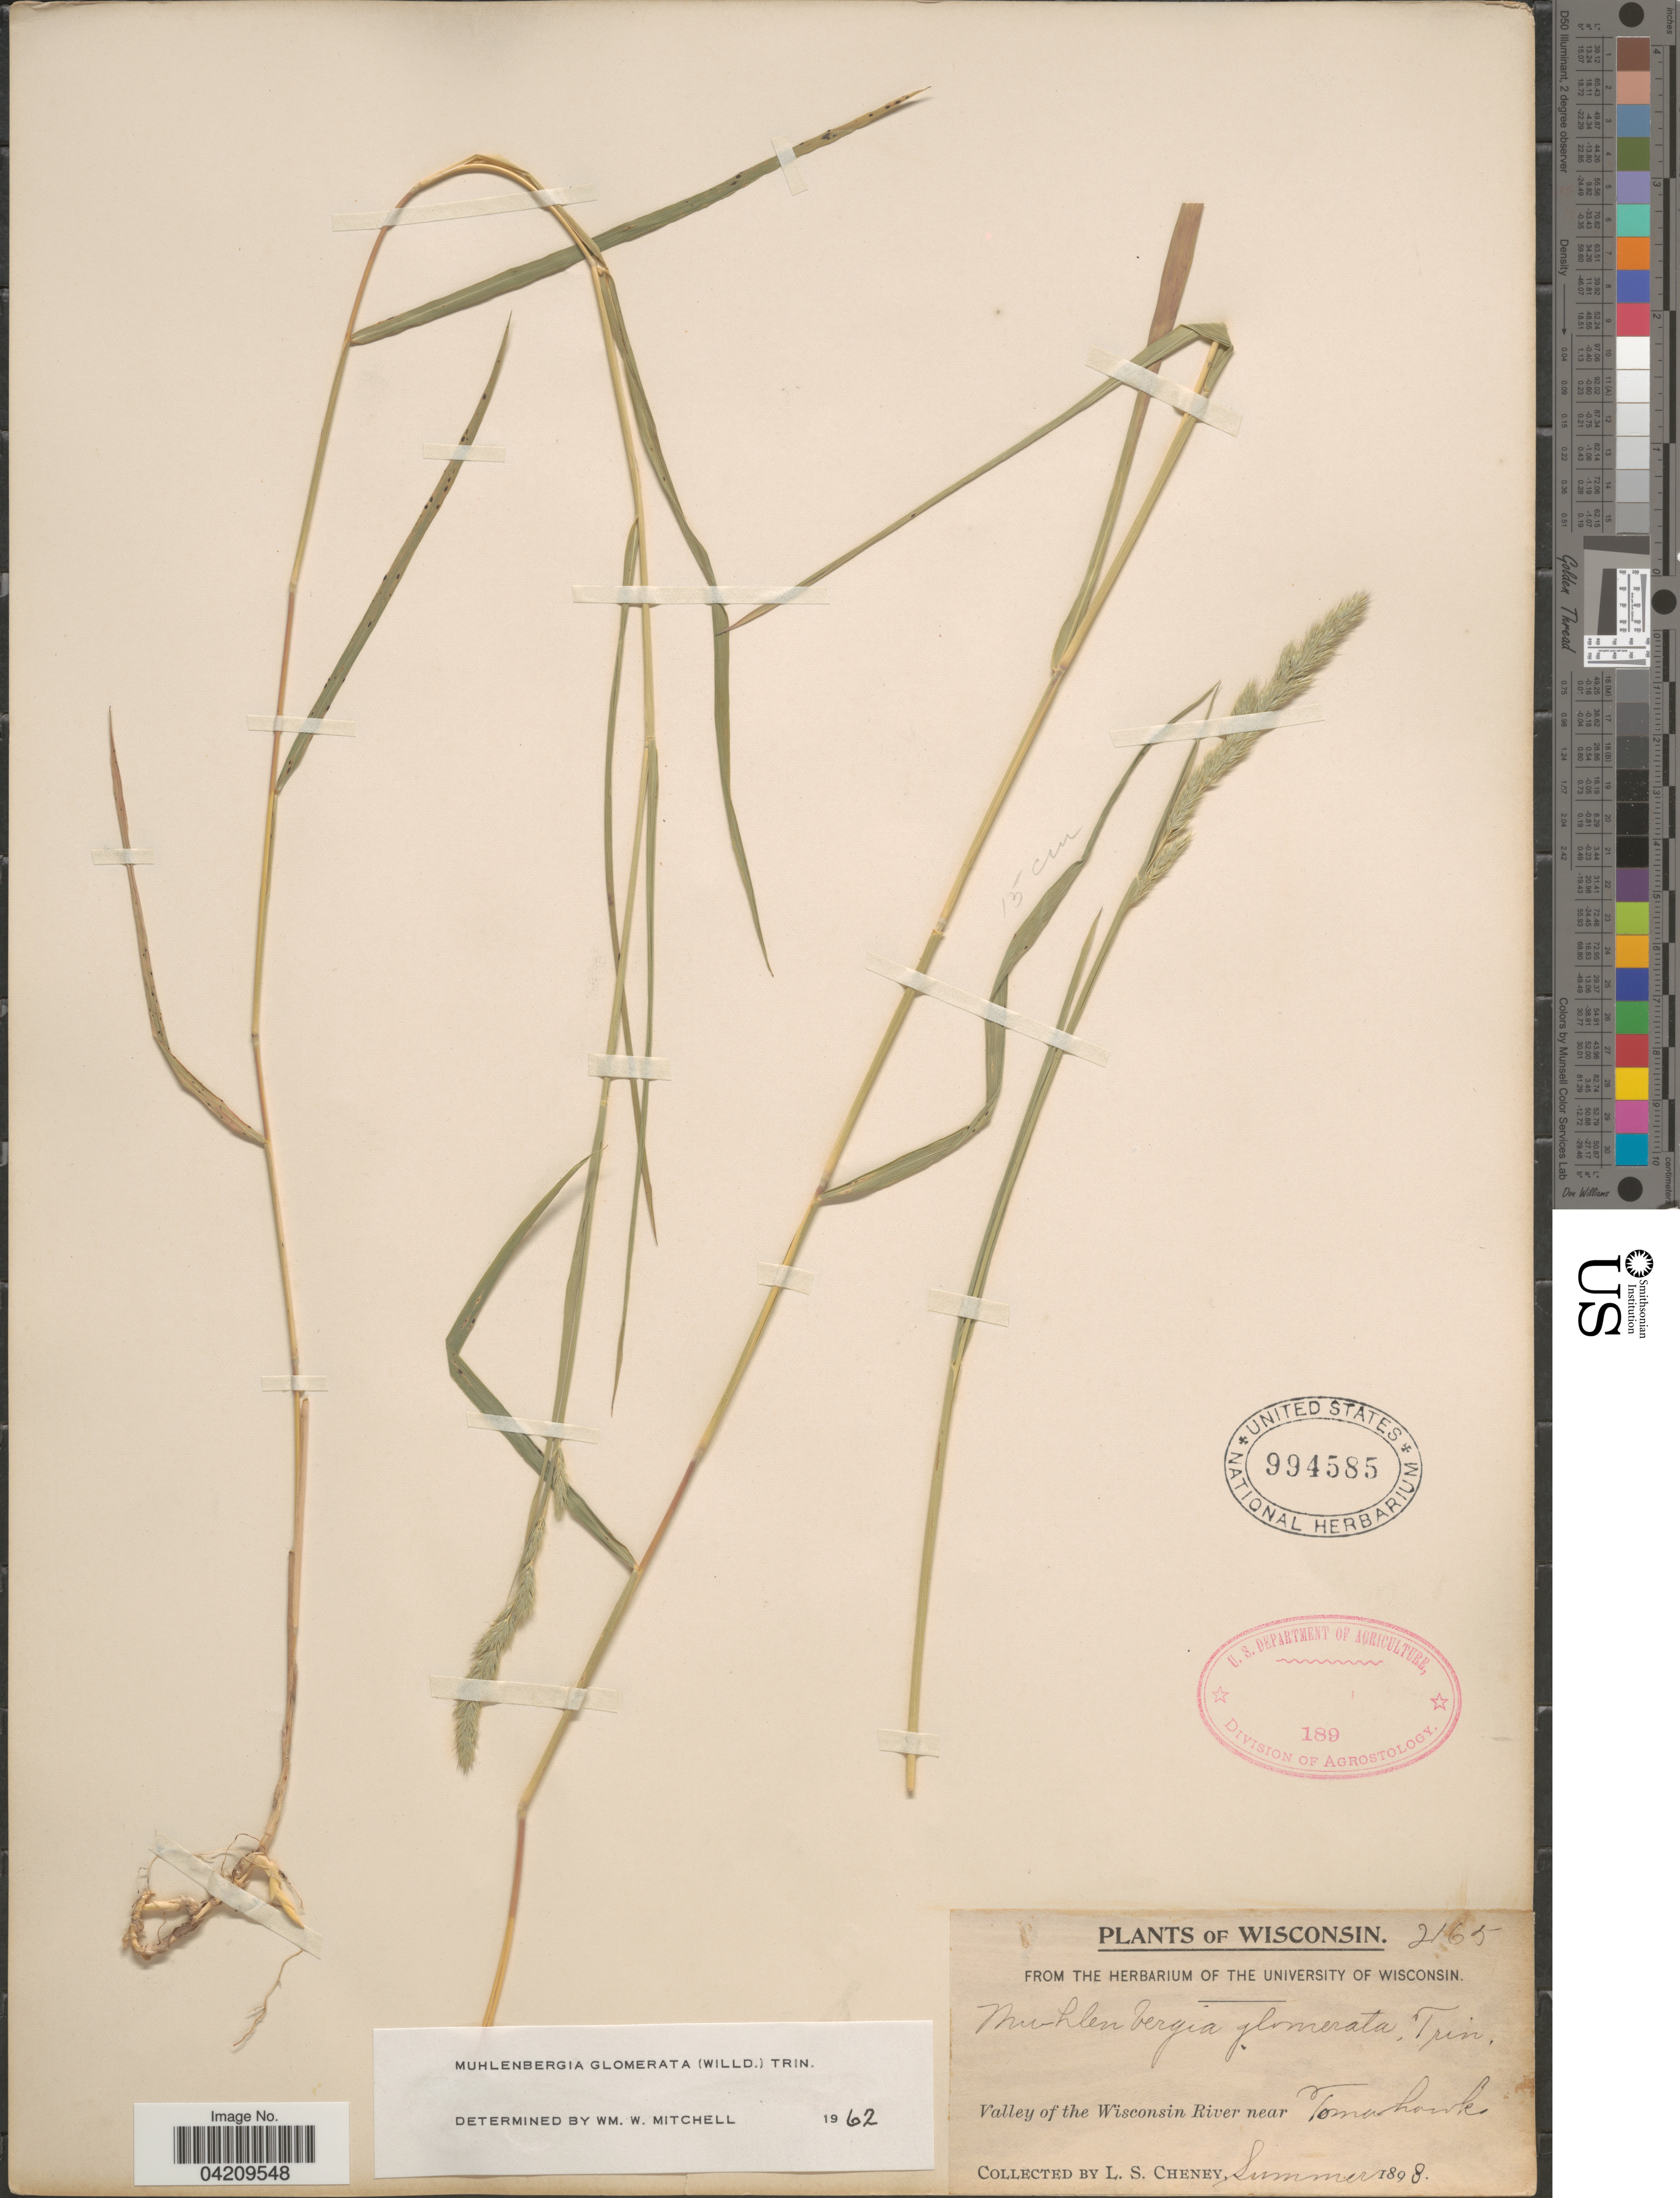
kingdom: Plantae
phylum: Tracheophyta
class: Liliopsida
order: Poales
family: Poaceae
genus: Muhlenbergia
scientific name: Muhlenbergia glomerata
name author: (Willd.) Trin.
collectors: L. Cheney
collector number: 2165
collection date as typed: Summer 1898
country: United States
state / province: Wisconsin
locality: Valley of the Wisconsin River near Tomahawk.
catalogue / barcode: US 994585